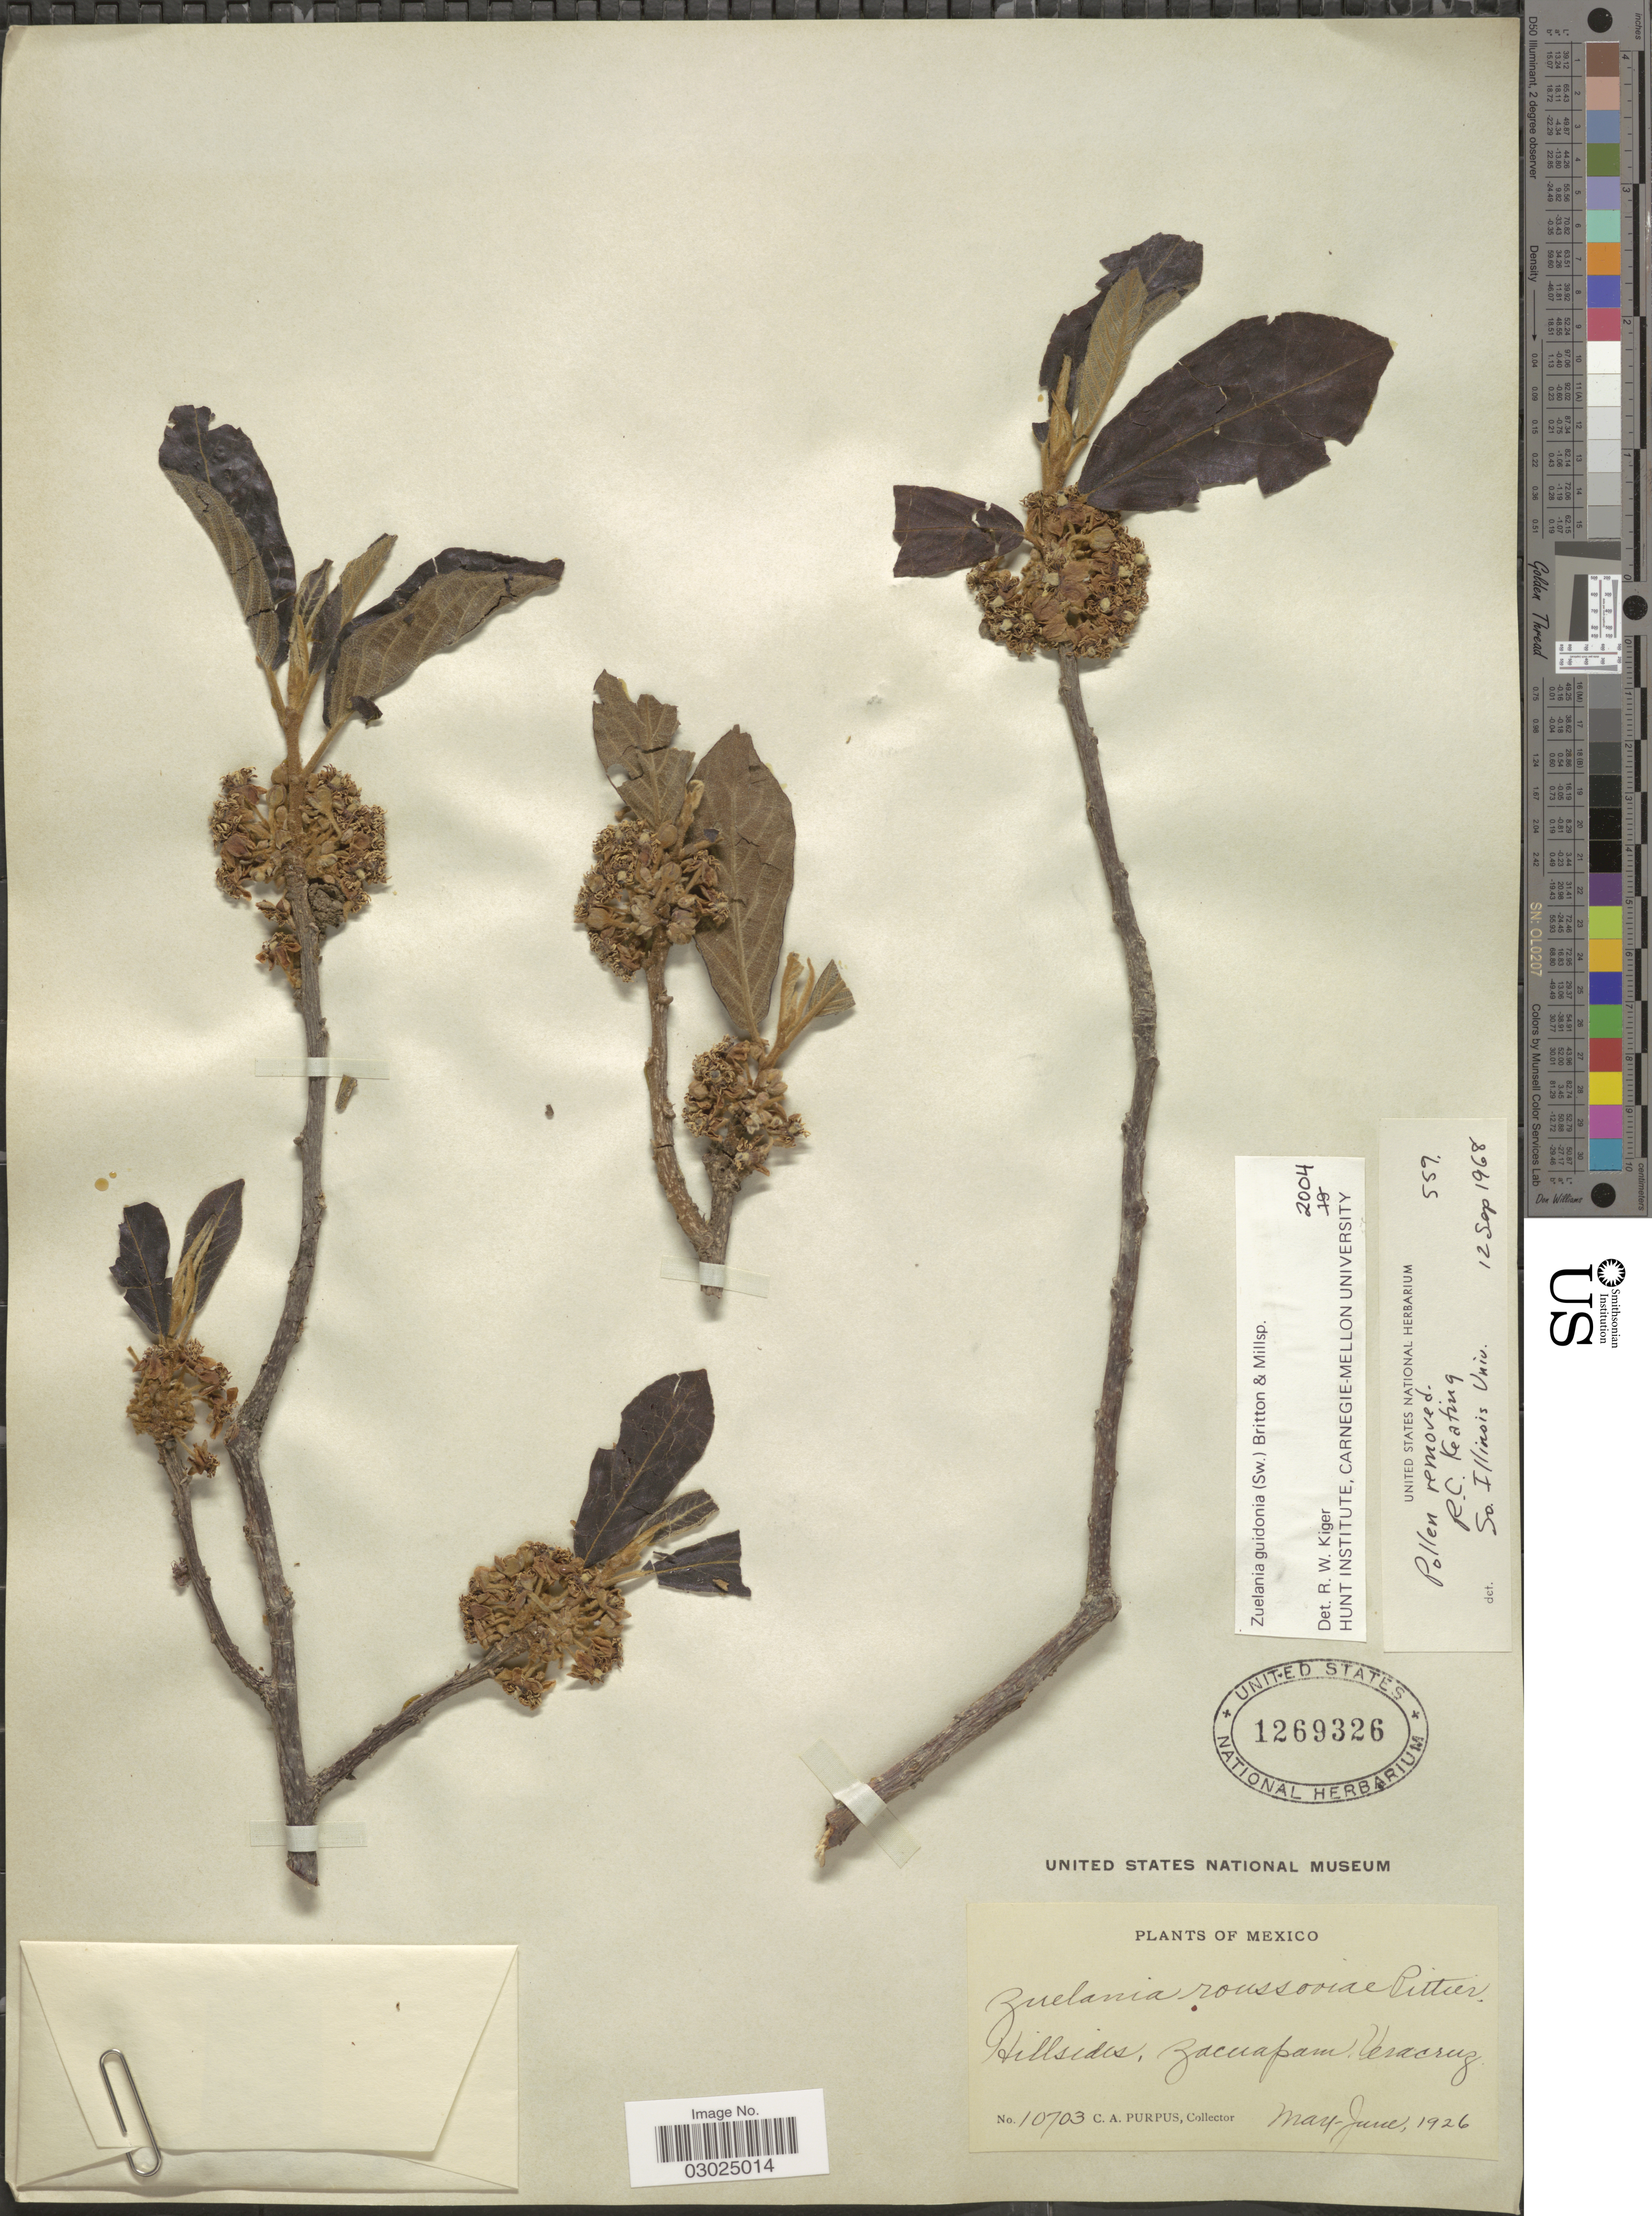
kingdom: Plantae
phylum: Tracheophyta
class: Magnoliopsida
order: Malpighiales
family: Salicaceae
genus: Casearia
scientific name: Casearia laetioides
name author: (A. Rich.) Warb.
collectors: C. A. Purpus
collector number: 10703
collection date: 1926-05/1926-06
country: Mexico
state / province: Veracruz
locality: Hillsides, Zacuapam, Veracruz.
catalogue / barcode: US 1269326